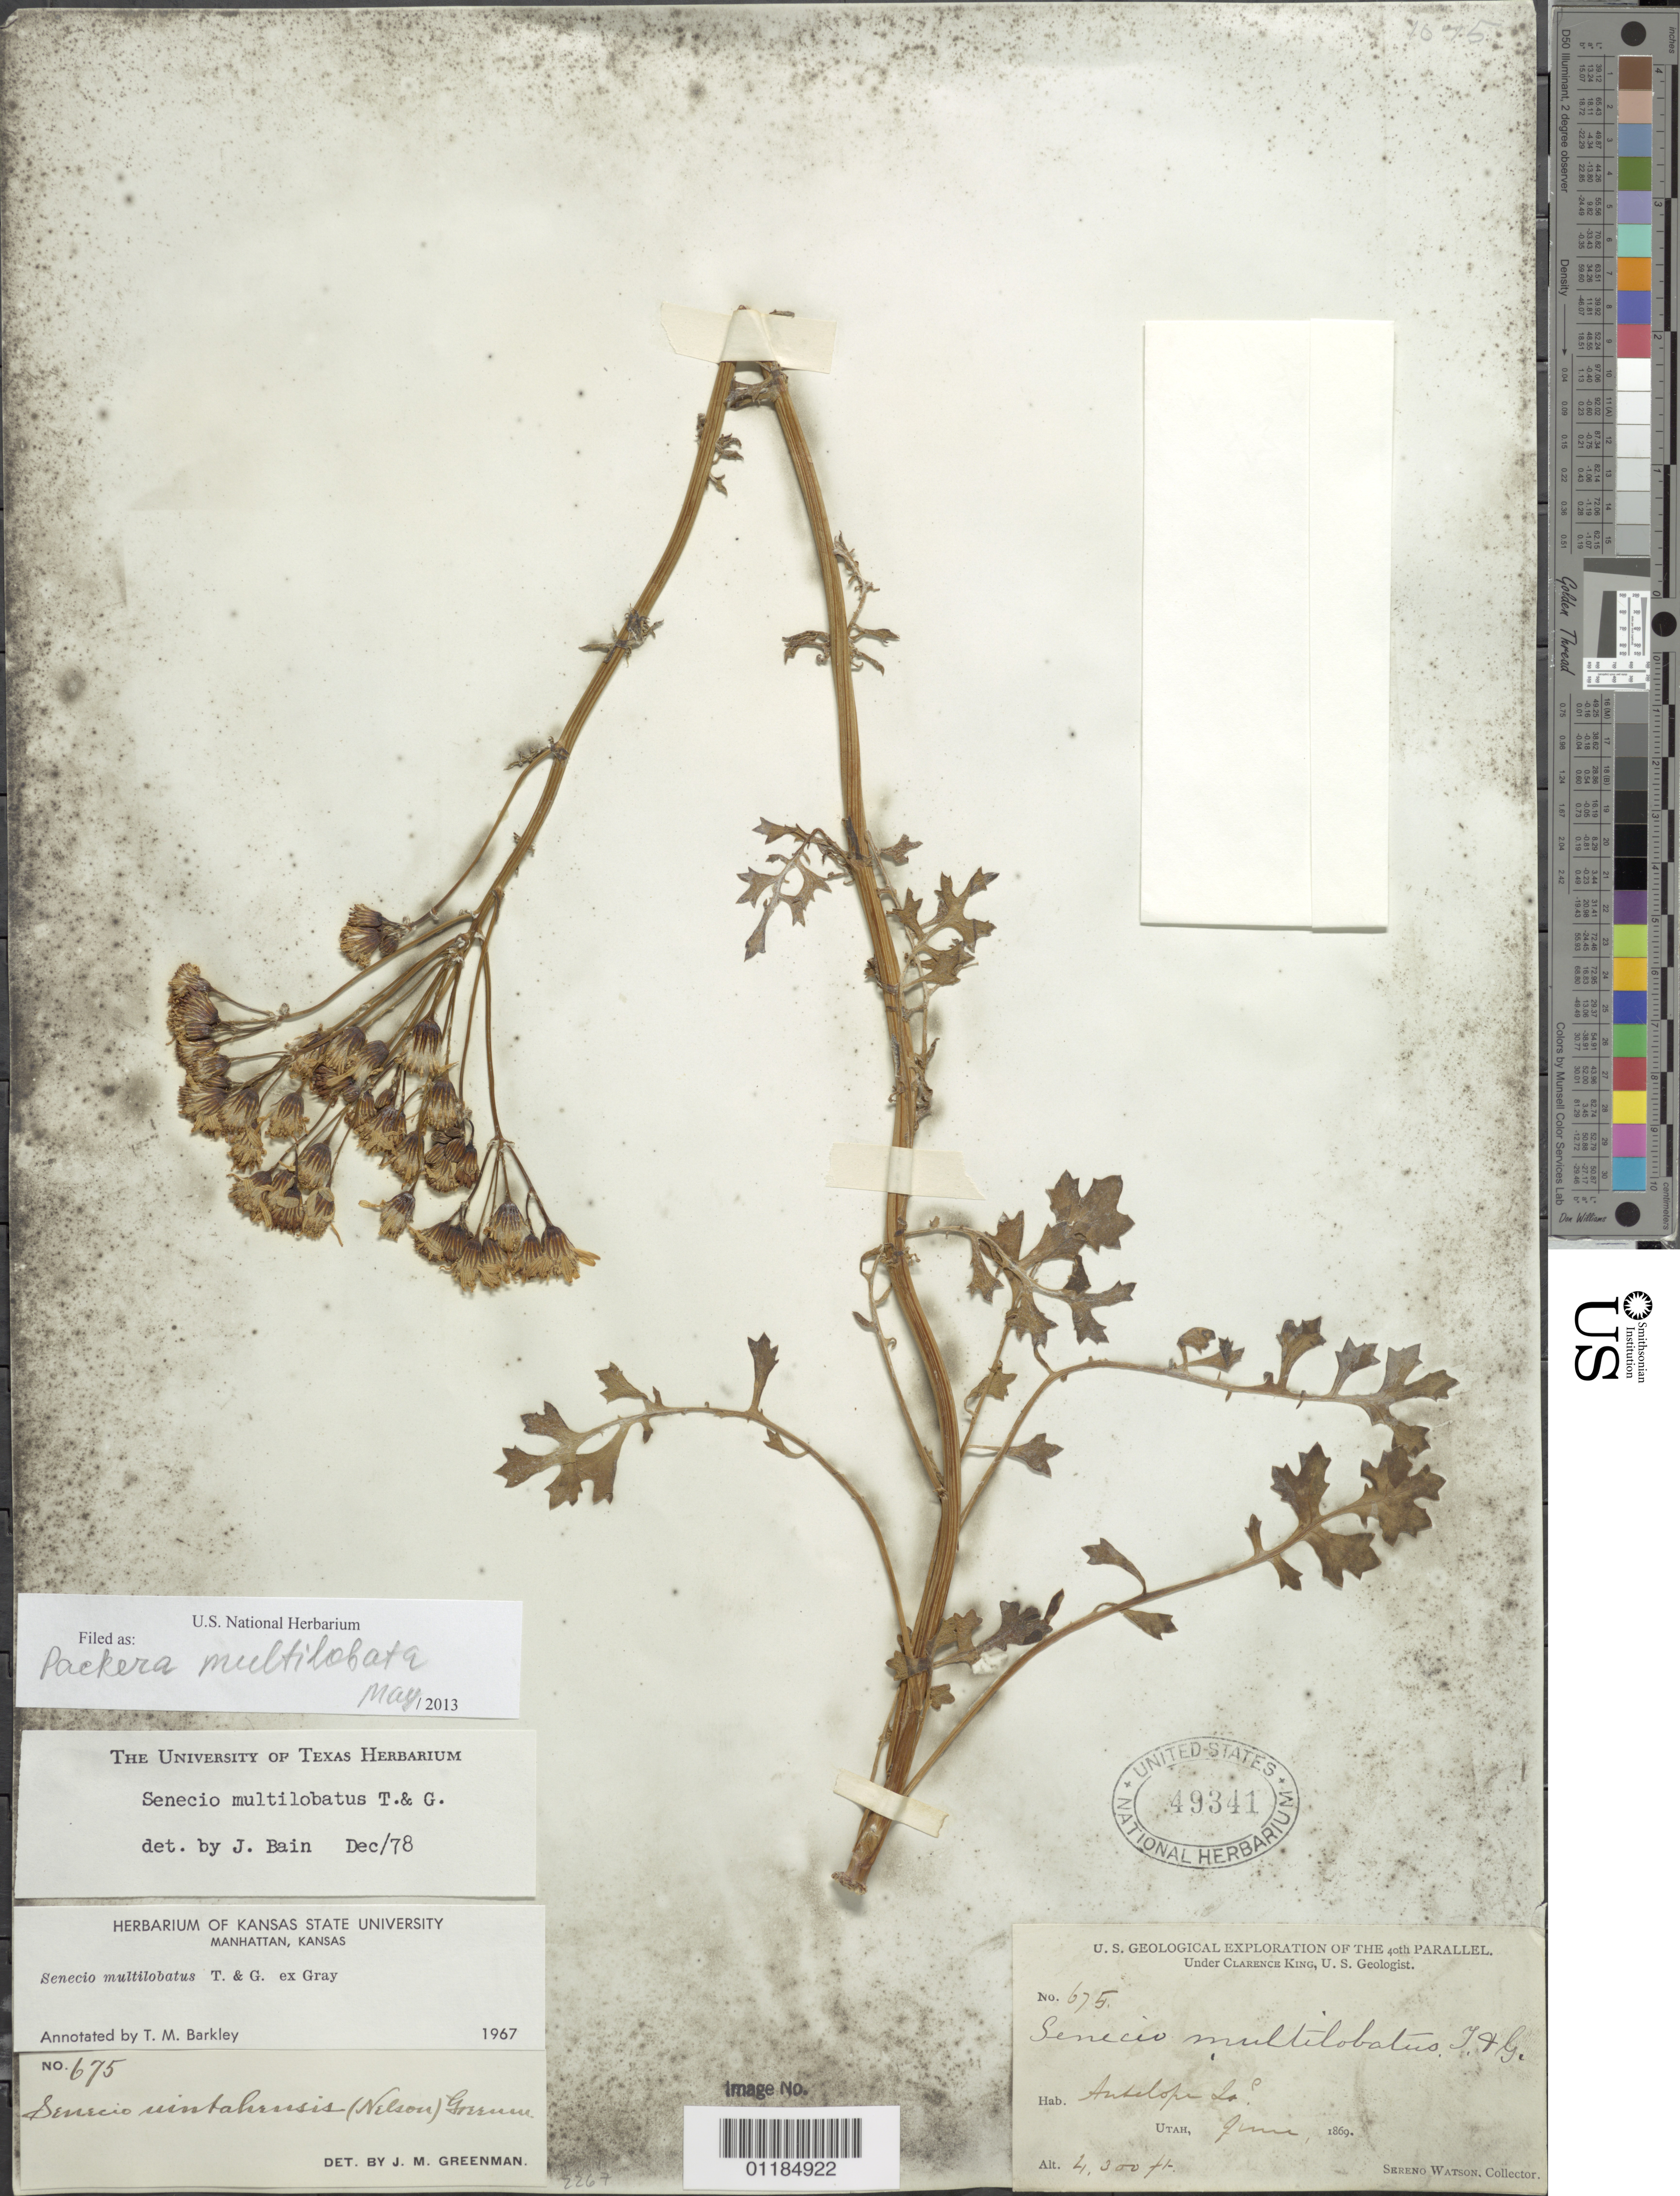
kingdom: Plantae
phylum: Tracheophyta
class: Magnoliopsida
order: Asterales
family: Asteraceae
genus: Packera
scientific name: Packera multilobata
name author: (Torr. & A. Gray) W.A. Weber & Á. Löve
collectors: S. Watson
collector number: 675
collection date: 1869-06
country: United States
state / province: Utah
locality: Antelope Is., N. Utah.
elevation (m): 1311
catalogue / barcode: US 49341